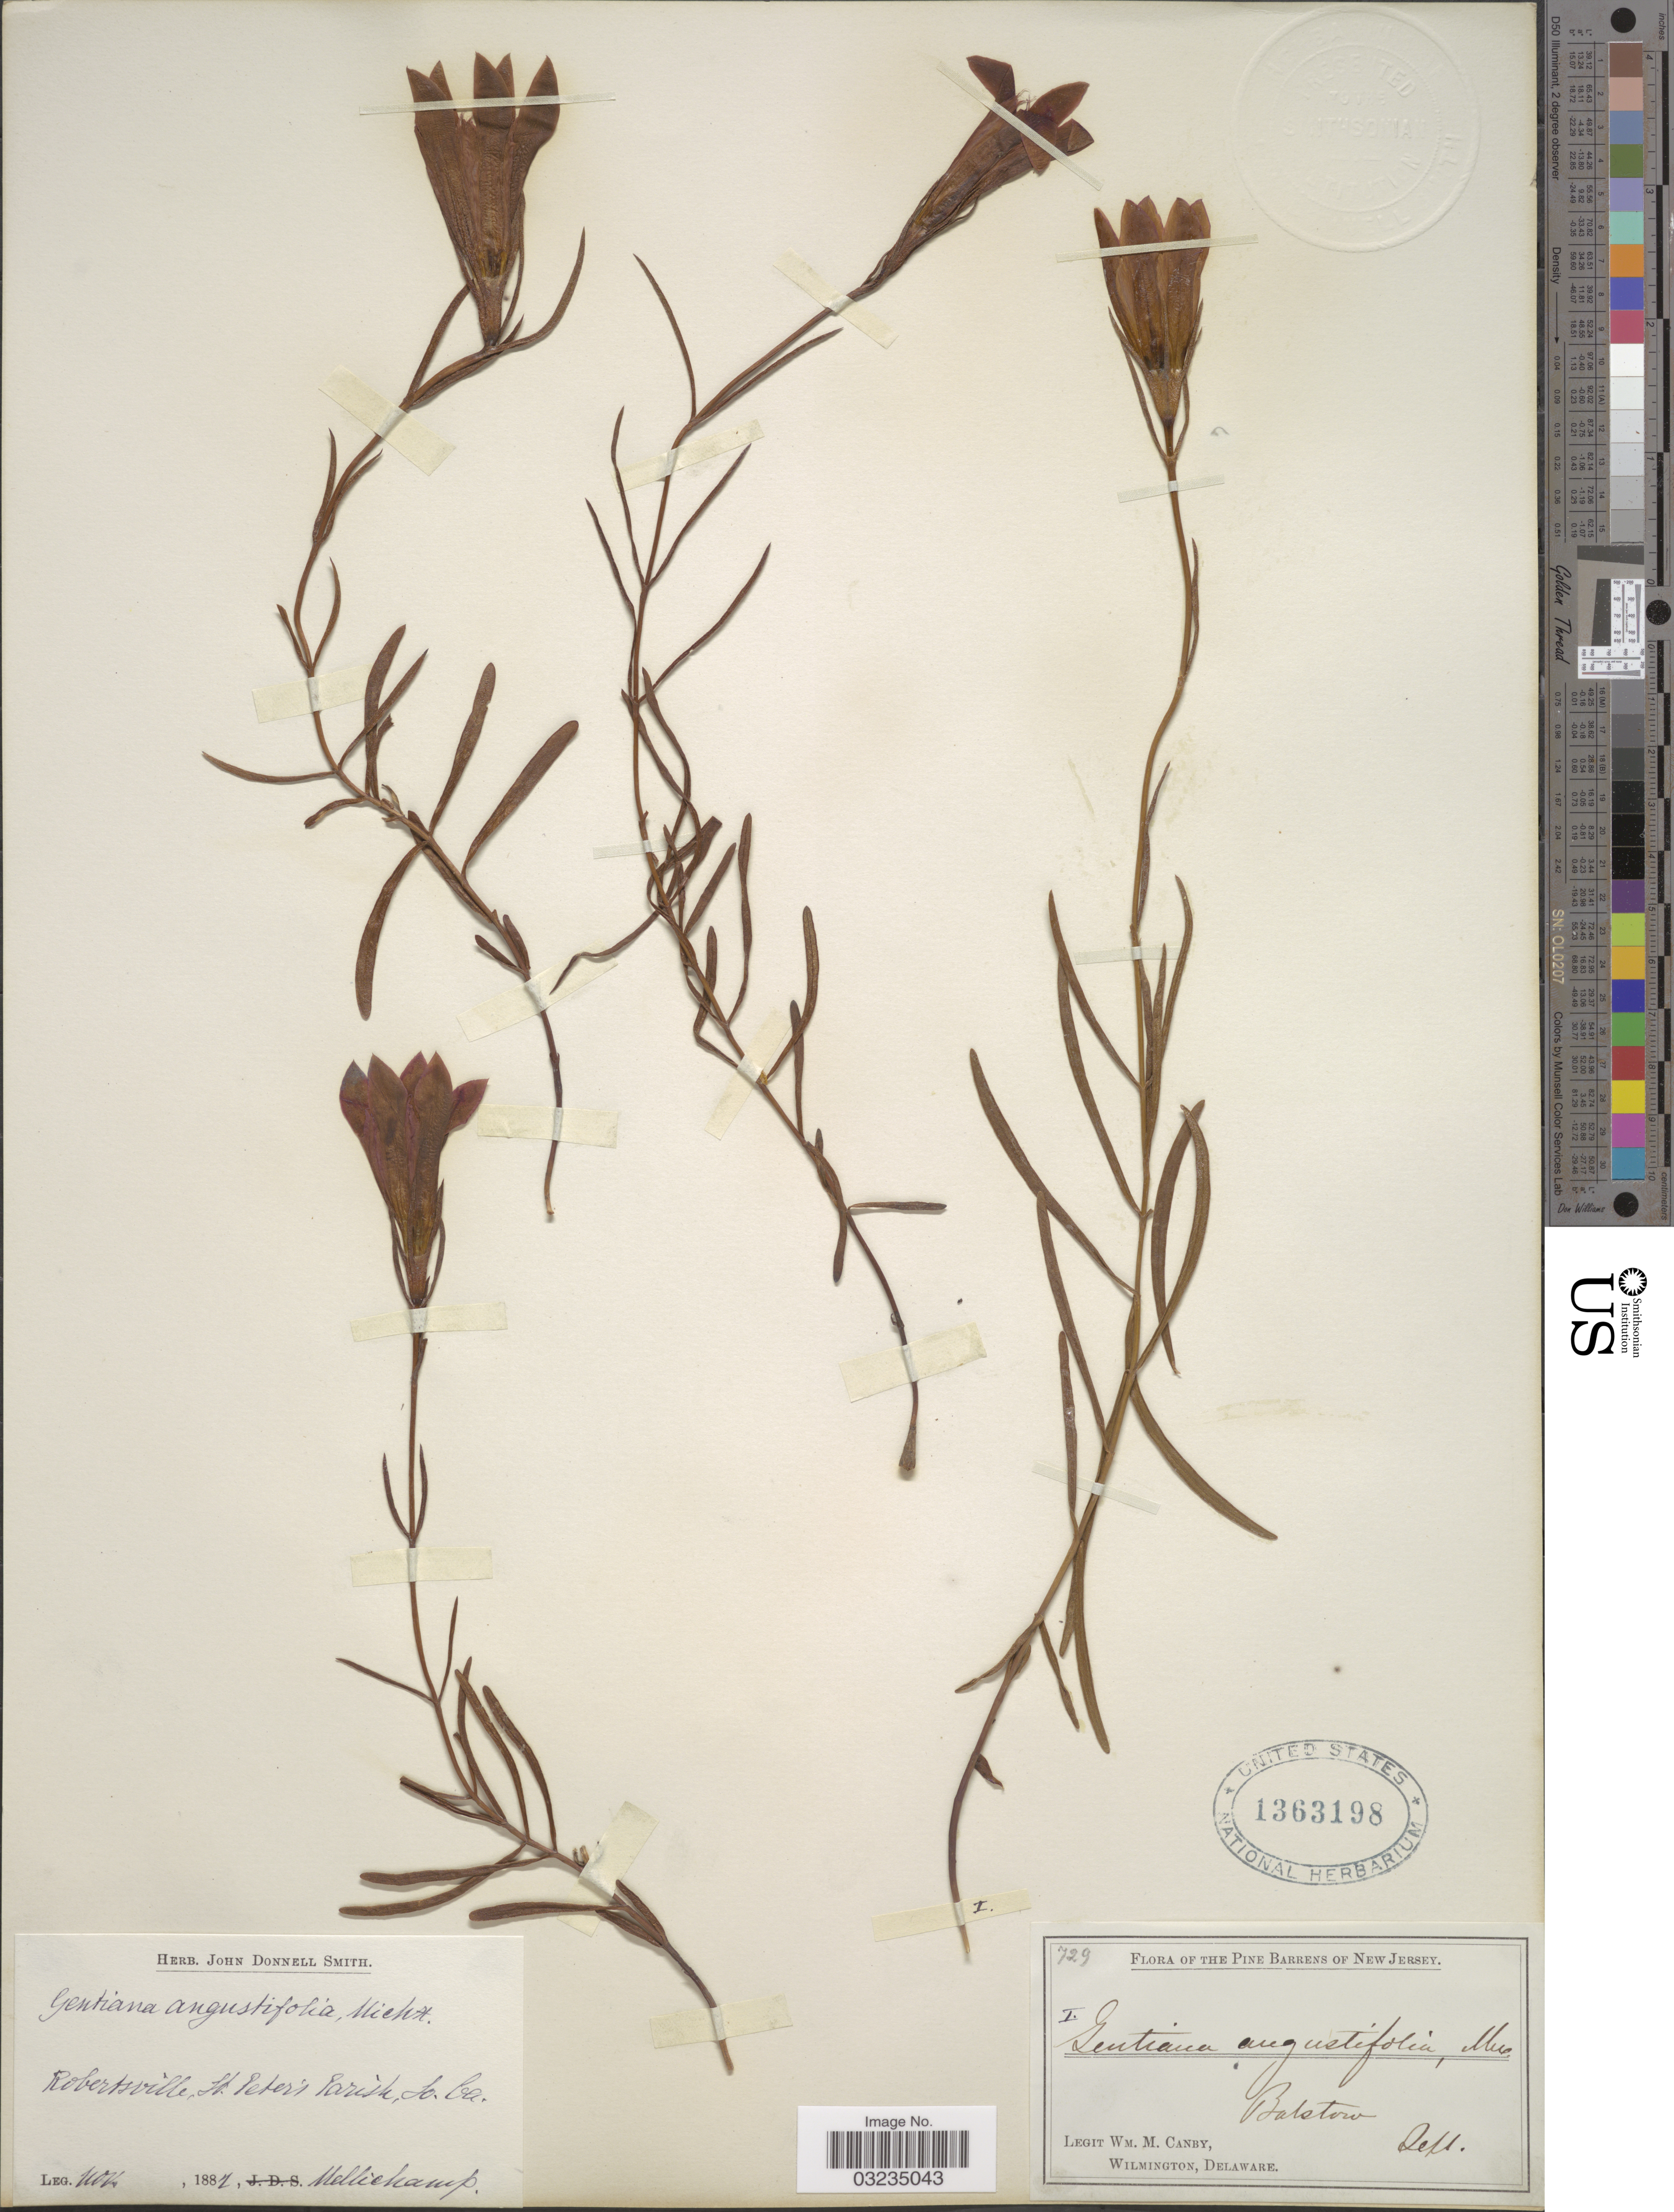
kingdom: Plantae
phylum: Tracheophyta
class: Magnoliopsida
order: Gentianales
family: Gentianaceae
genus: Gentiana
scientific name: Gentiana sp.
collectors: W. M. Canby & -. Mellichamp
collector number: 729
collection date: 1887-11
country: United States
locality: The pine barrens of New Jersey. Batstow. Robertsville. St. Peter's Parish, So. Ca.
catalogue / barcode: US 1363198